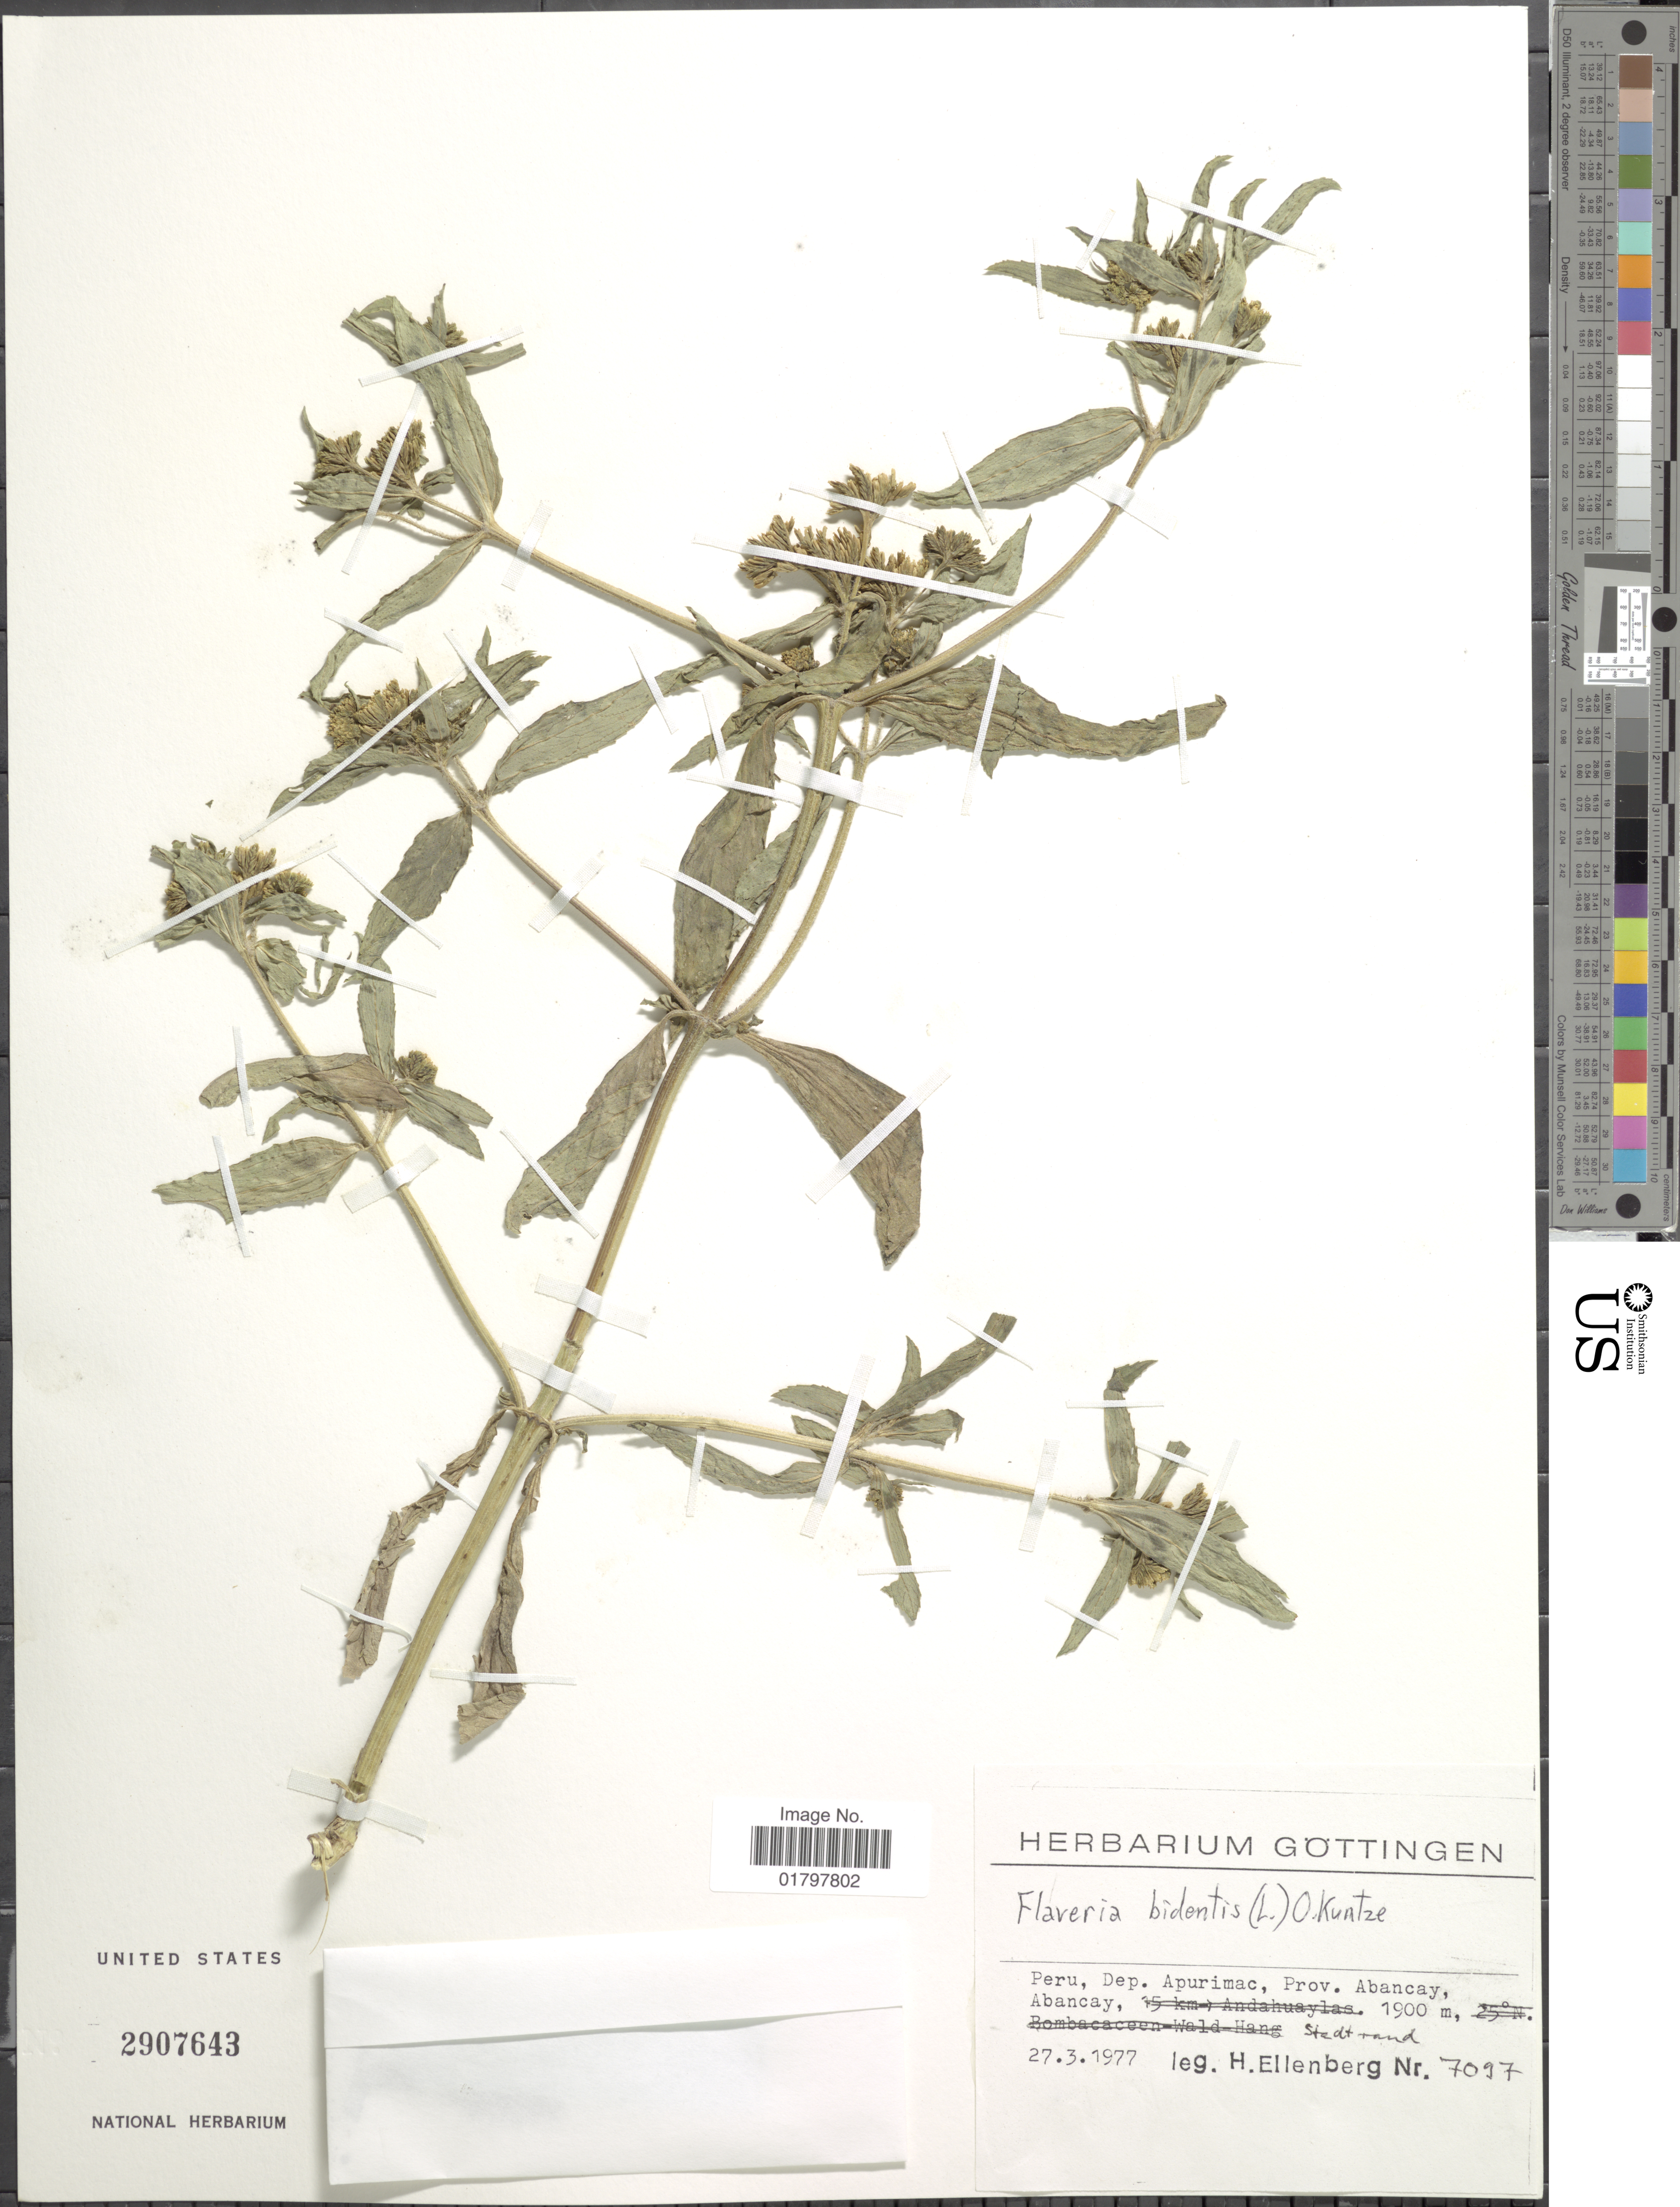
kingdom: Plantae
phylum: Tracheophyta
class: Magnoliopsida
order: Asterales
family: Asteraceae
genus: Flaveria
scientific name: Flaveria bidentis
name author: (L.) Kuntze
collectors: H. Ellenberg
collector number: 7097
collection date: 1977-03-27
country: Peru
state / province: Apurímac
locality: Peru, Dep. Apurimac, Prov. Abancay, Abancay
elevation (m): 1900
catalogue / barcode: US 2907643